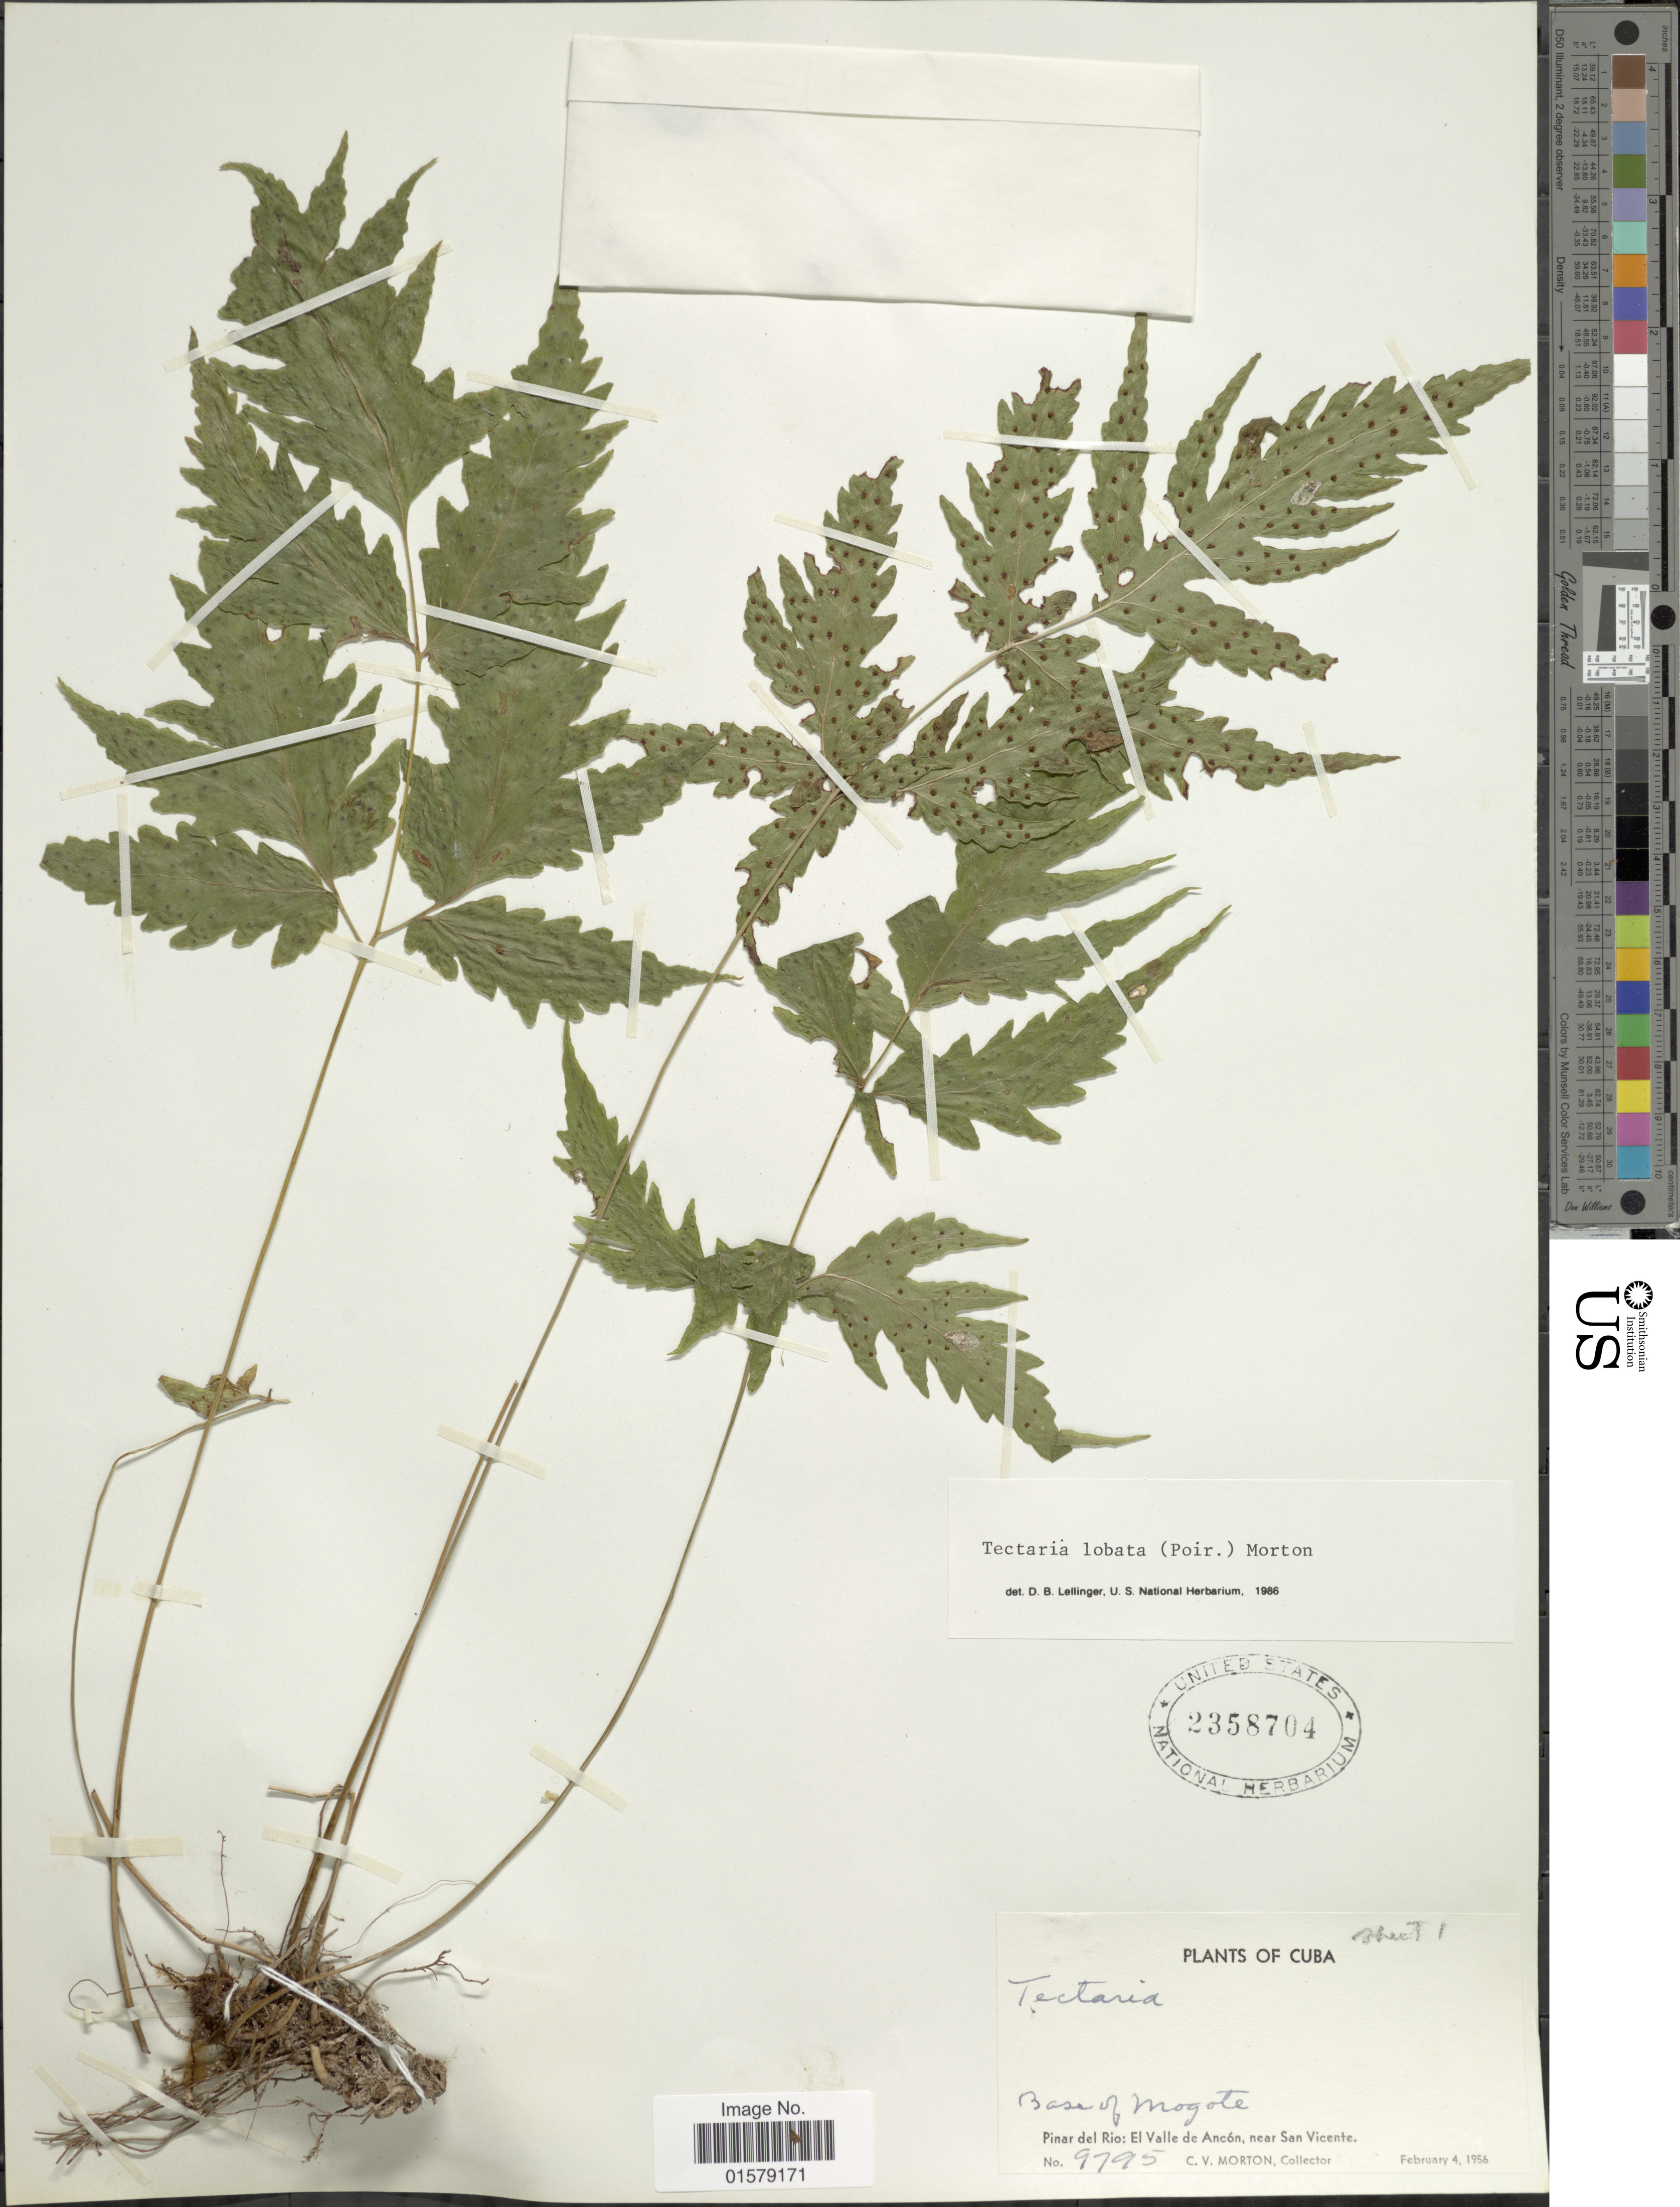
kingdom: Plantae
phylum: Tracheophyta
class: Polypodiopsida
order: Polypodiales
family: Tectariaceae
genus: Tectaria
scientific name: Tectaria fimbriata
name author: (Willd.) Lourteig & Proctor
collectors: C. V. Morton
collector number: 9795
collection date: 1956-02-04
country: Cuba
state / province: Pinar del Río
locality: El Valle de Ancon, near San Vicente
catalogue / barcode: US 2358704